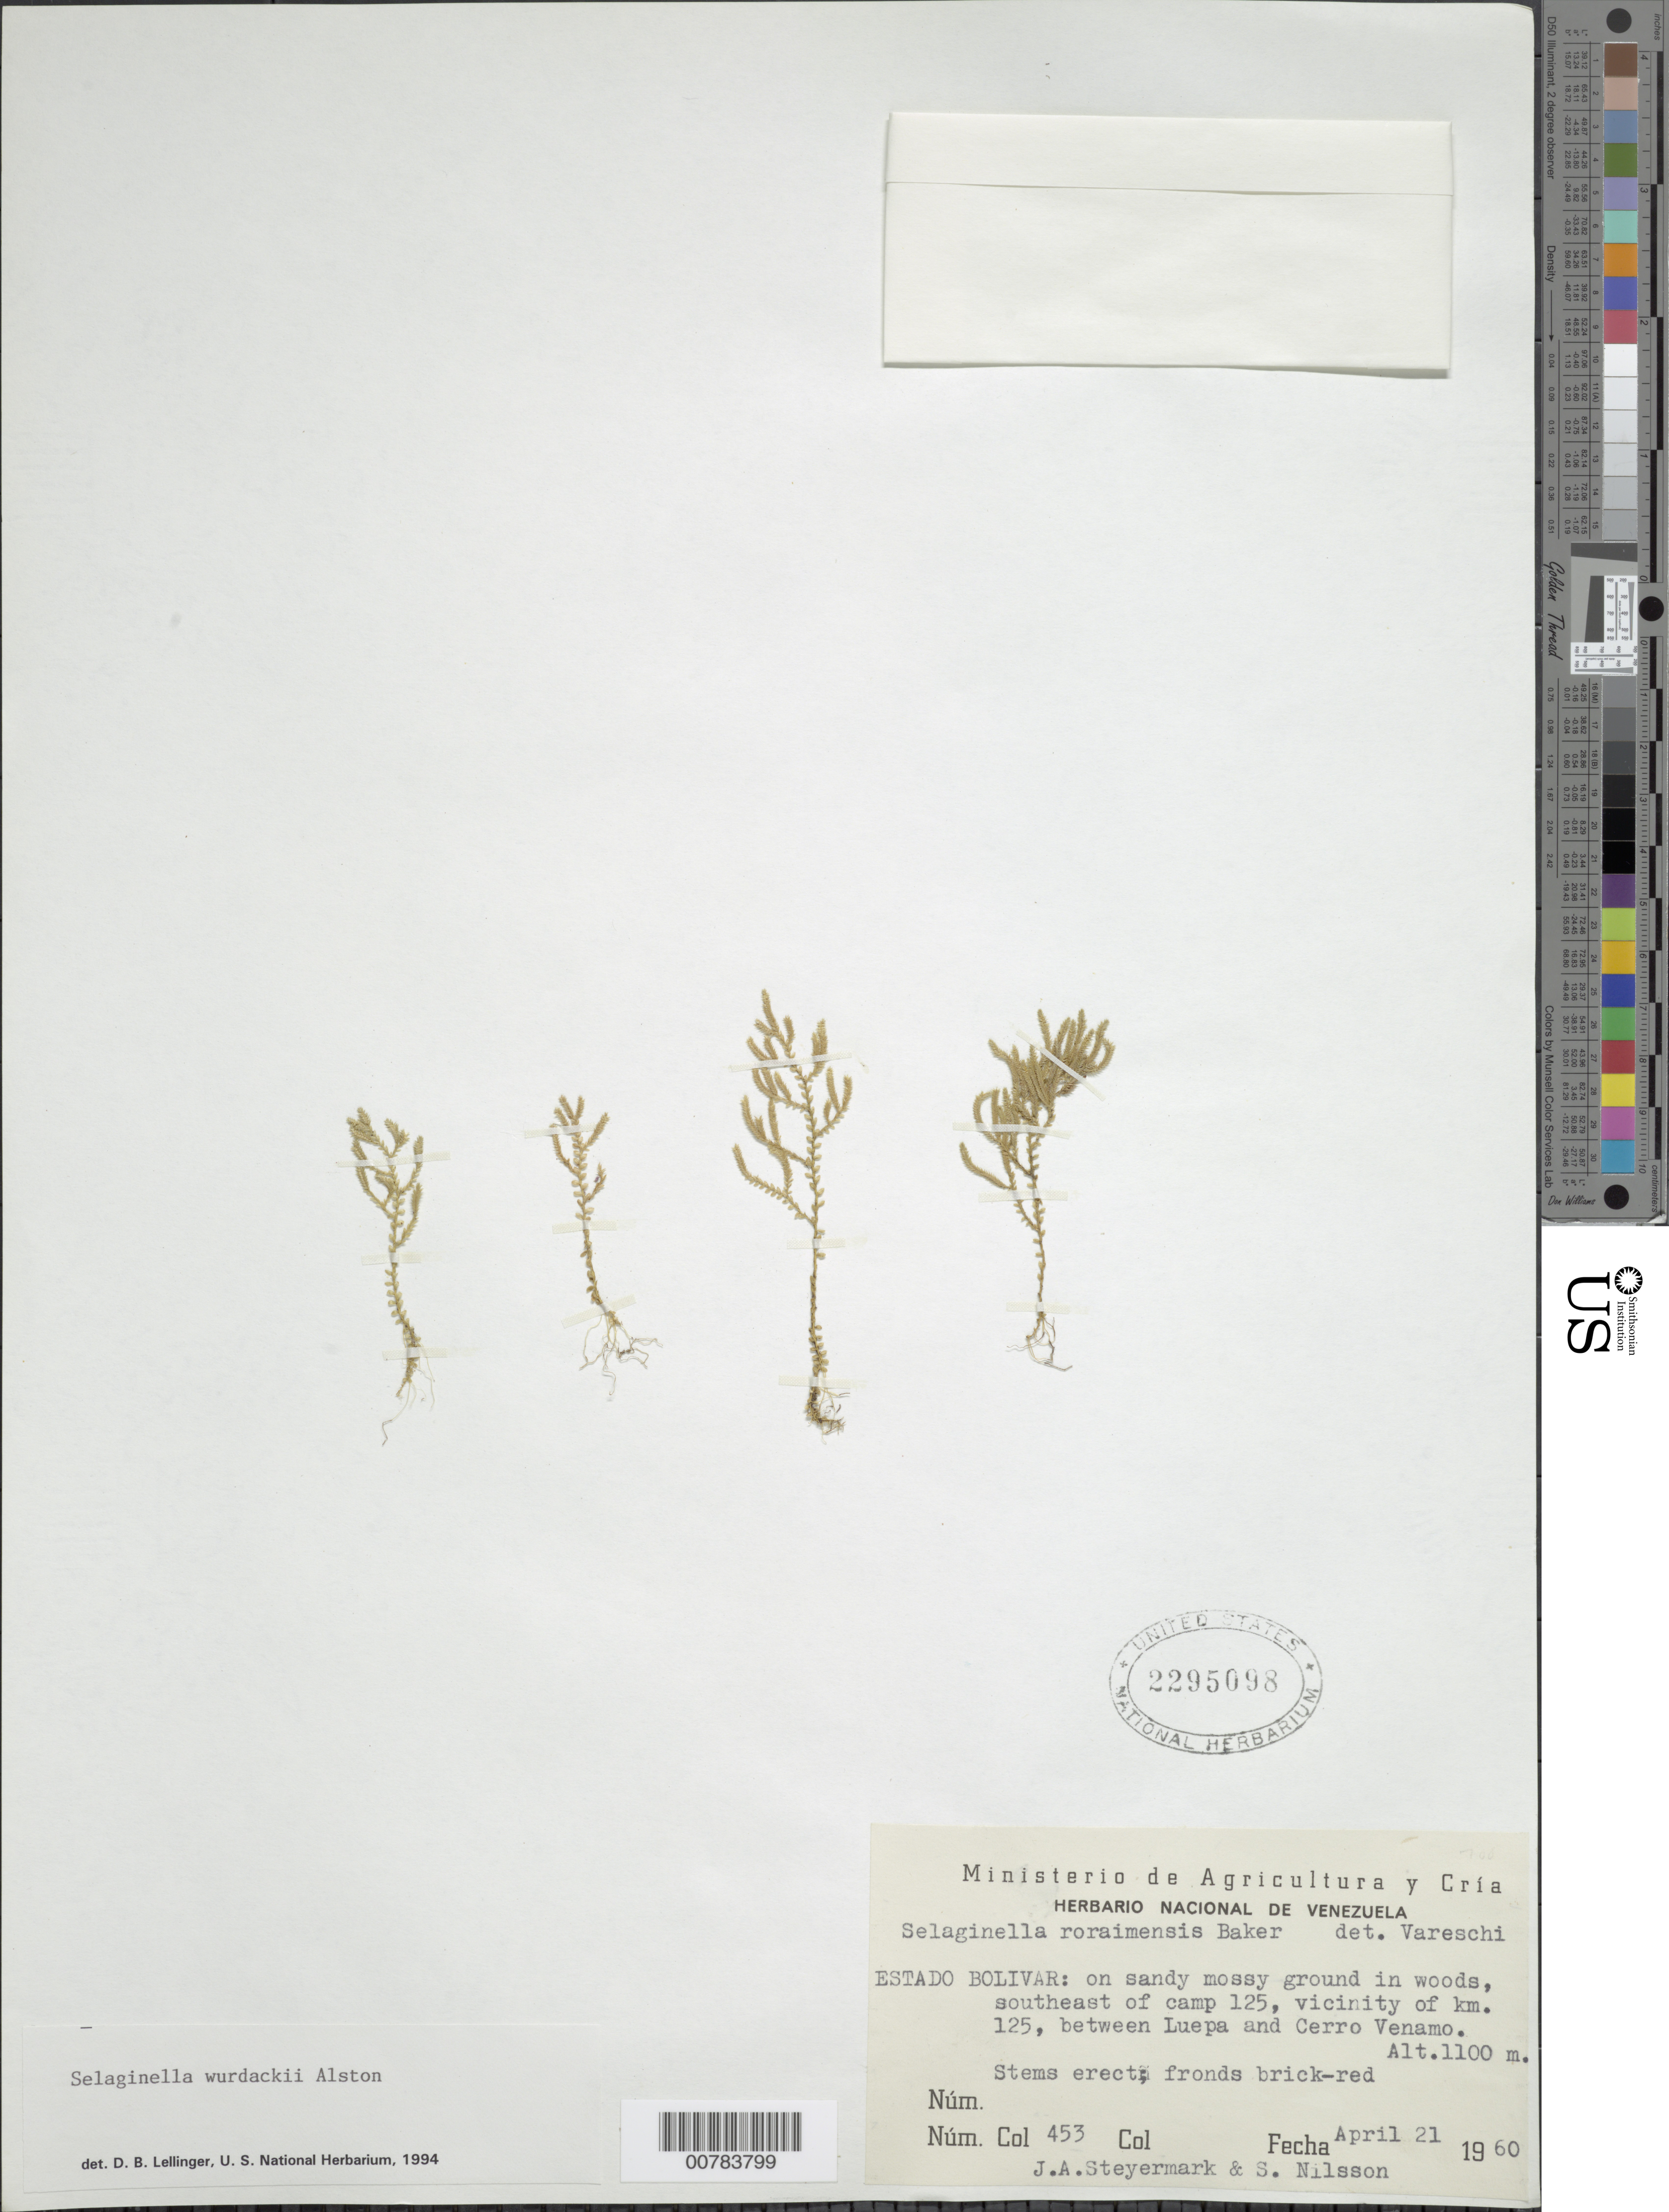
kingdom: Plantae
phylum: Tracheophyta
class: Lycopodiopsida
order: Selaginellales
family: Selaginellaceae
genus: Selaginella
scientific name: Selaginella wurdackii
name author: Alston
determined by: Lellinger, David B., (BOT), Smithsonian Institution - National Museum of Natural History (UNITED STATES)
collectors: J. Steyermark & S. Nilsson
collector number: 60 453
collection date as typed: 20-Apr-60 to 22-Apr-60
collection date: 1960-04-20/1960-04-22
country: Venezuela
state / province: Bolívar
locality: Cerro Uei, vic. road campamento 125, betw. Luepa & Cerro Venamo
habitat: Sandy mossy ground in woods,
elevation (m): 1100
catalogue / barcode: US 2295098